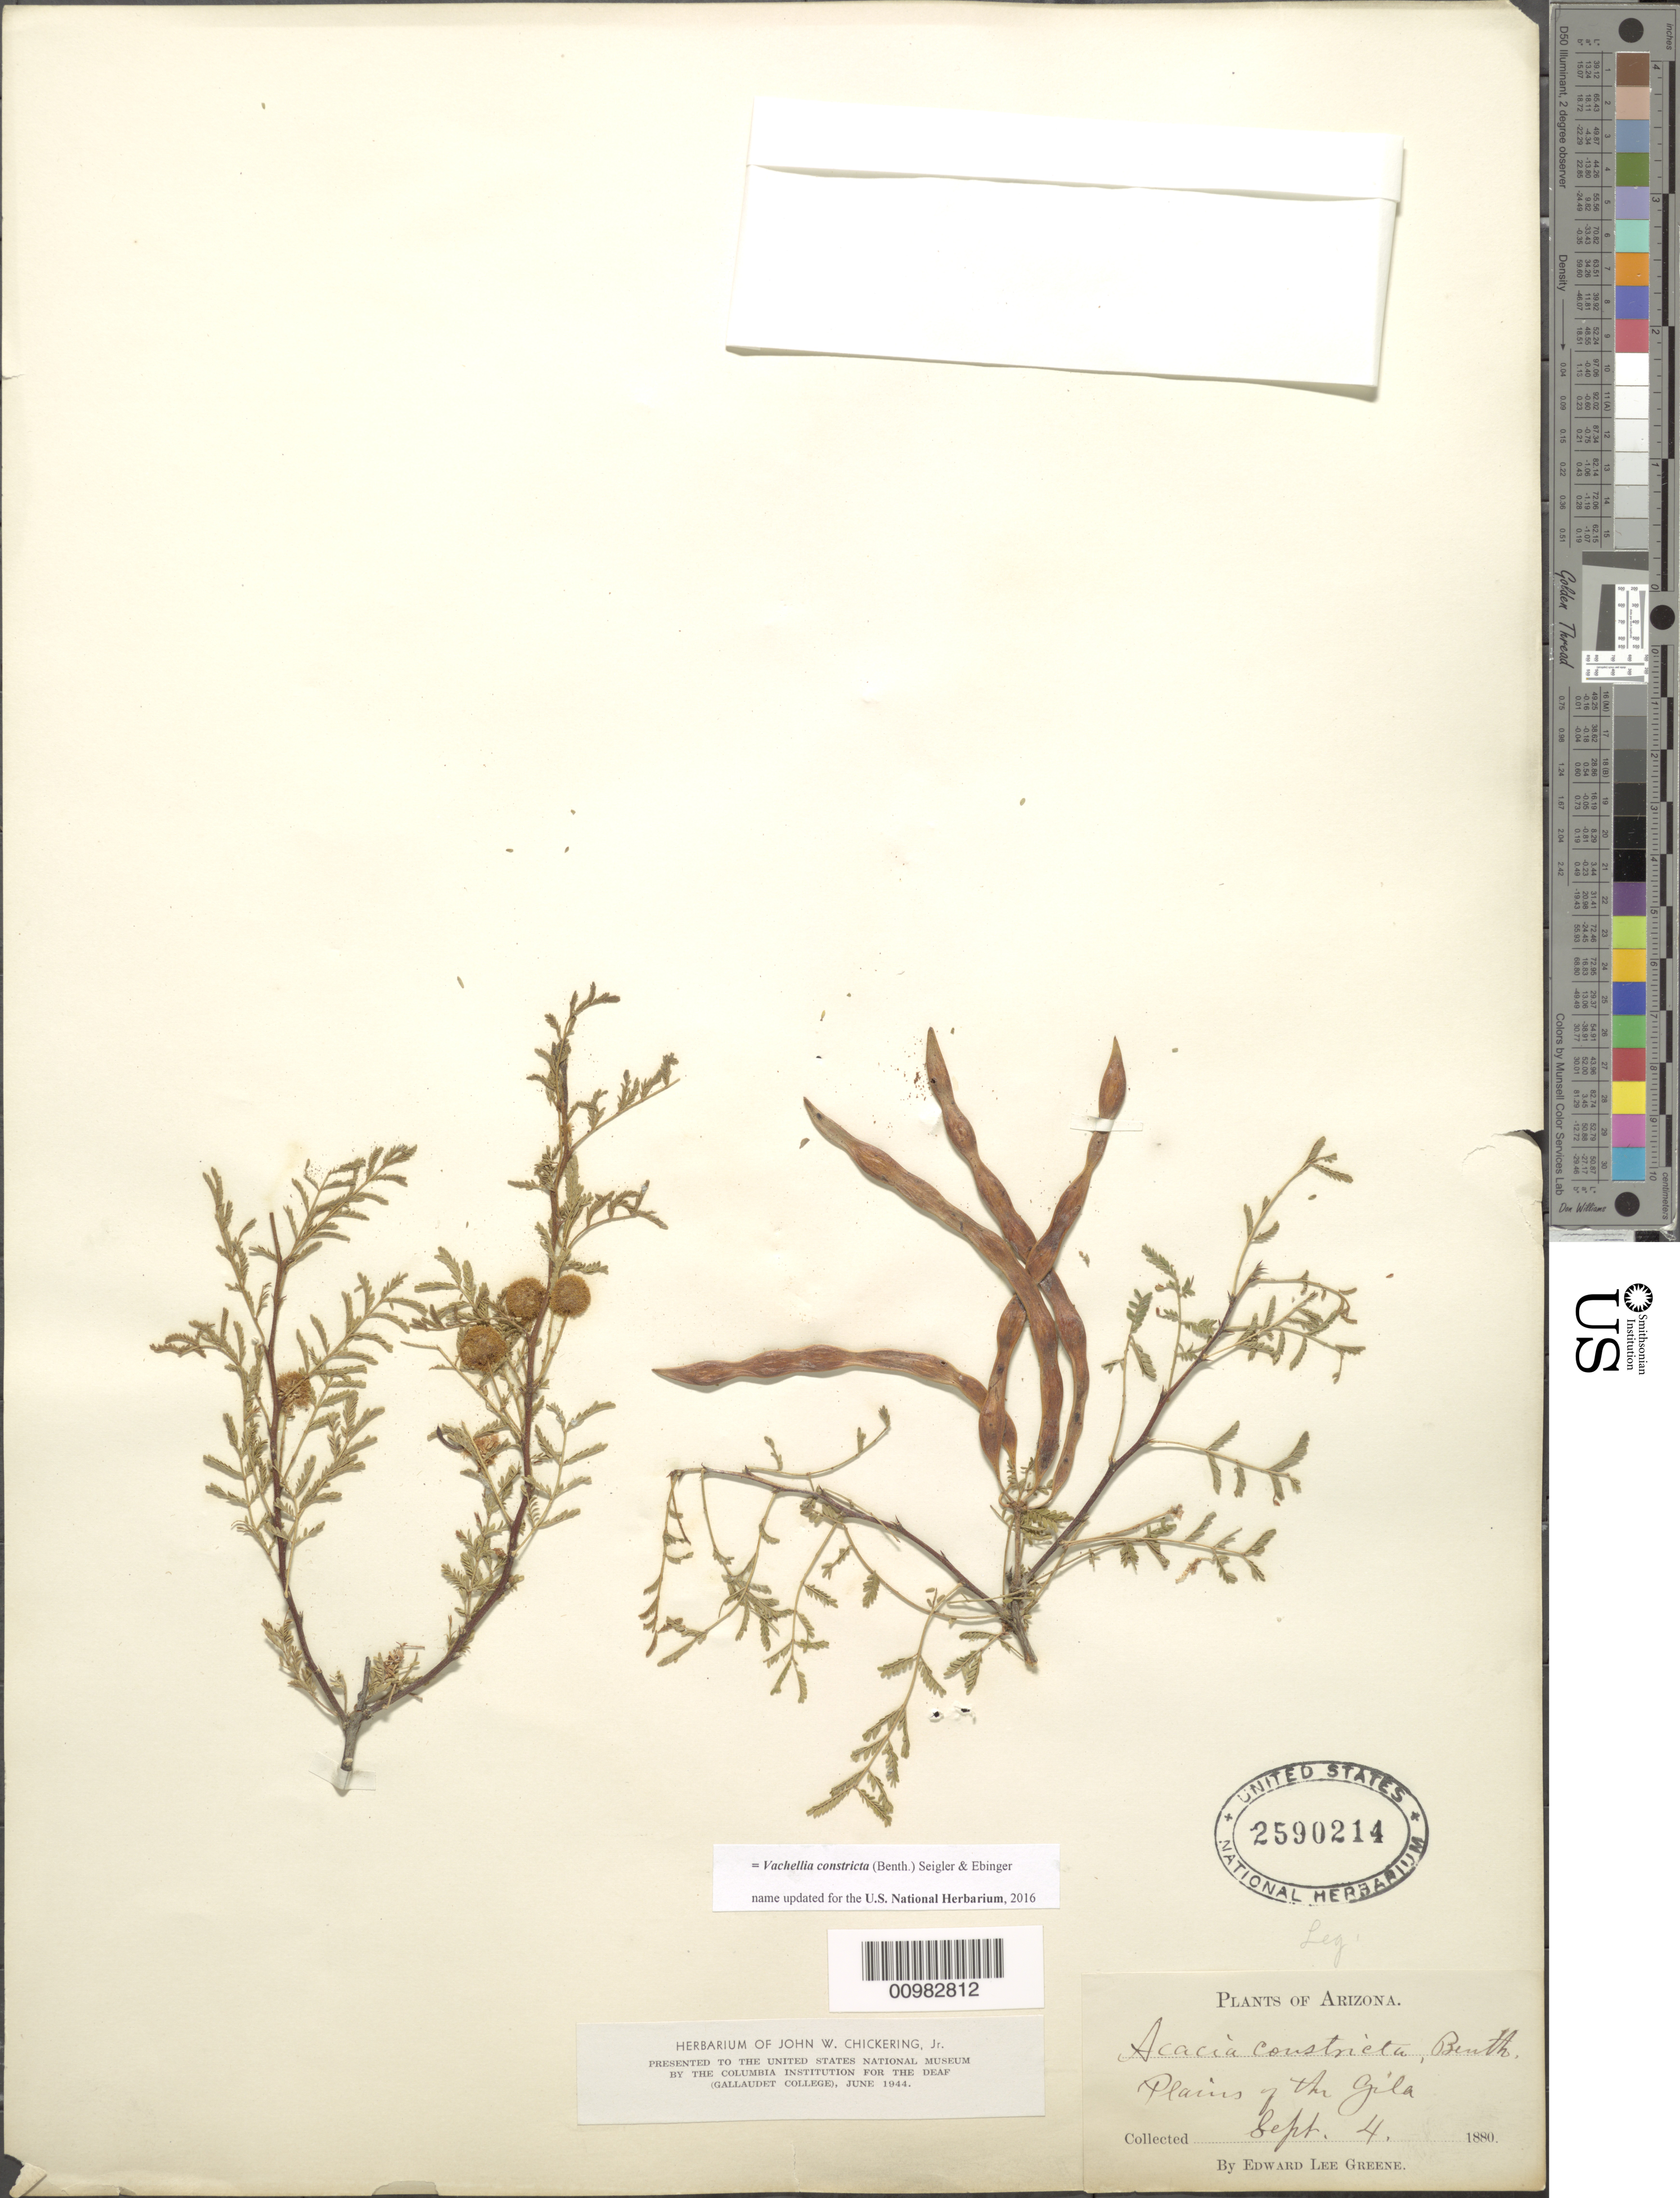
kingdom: Plantae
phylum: Tracheophyta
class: Magnoliopsida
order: Fabales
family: Fabaceae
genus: Vachellia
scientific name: Vachellia constricta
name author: (Benth.) Seigler & Ebinger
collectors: E. L. Greene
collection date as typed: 04 Sep 1880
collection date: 1880-09-04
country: United States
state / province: Arizona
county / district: Gila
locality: Plains of the Gila.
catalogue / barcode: US 2590214